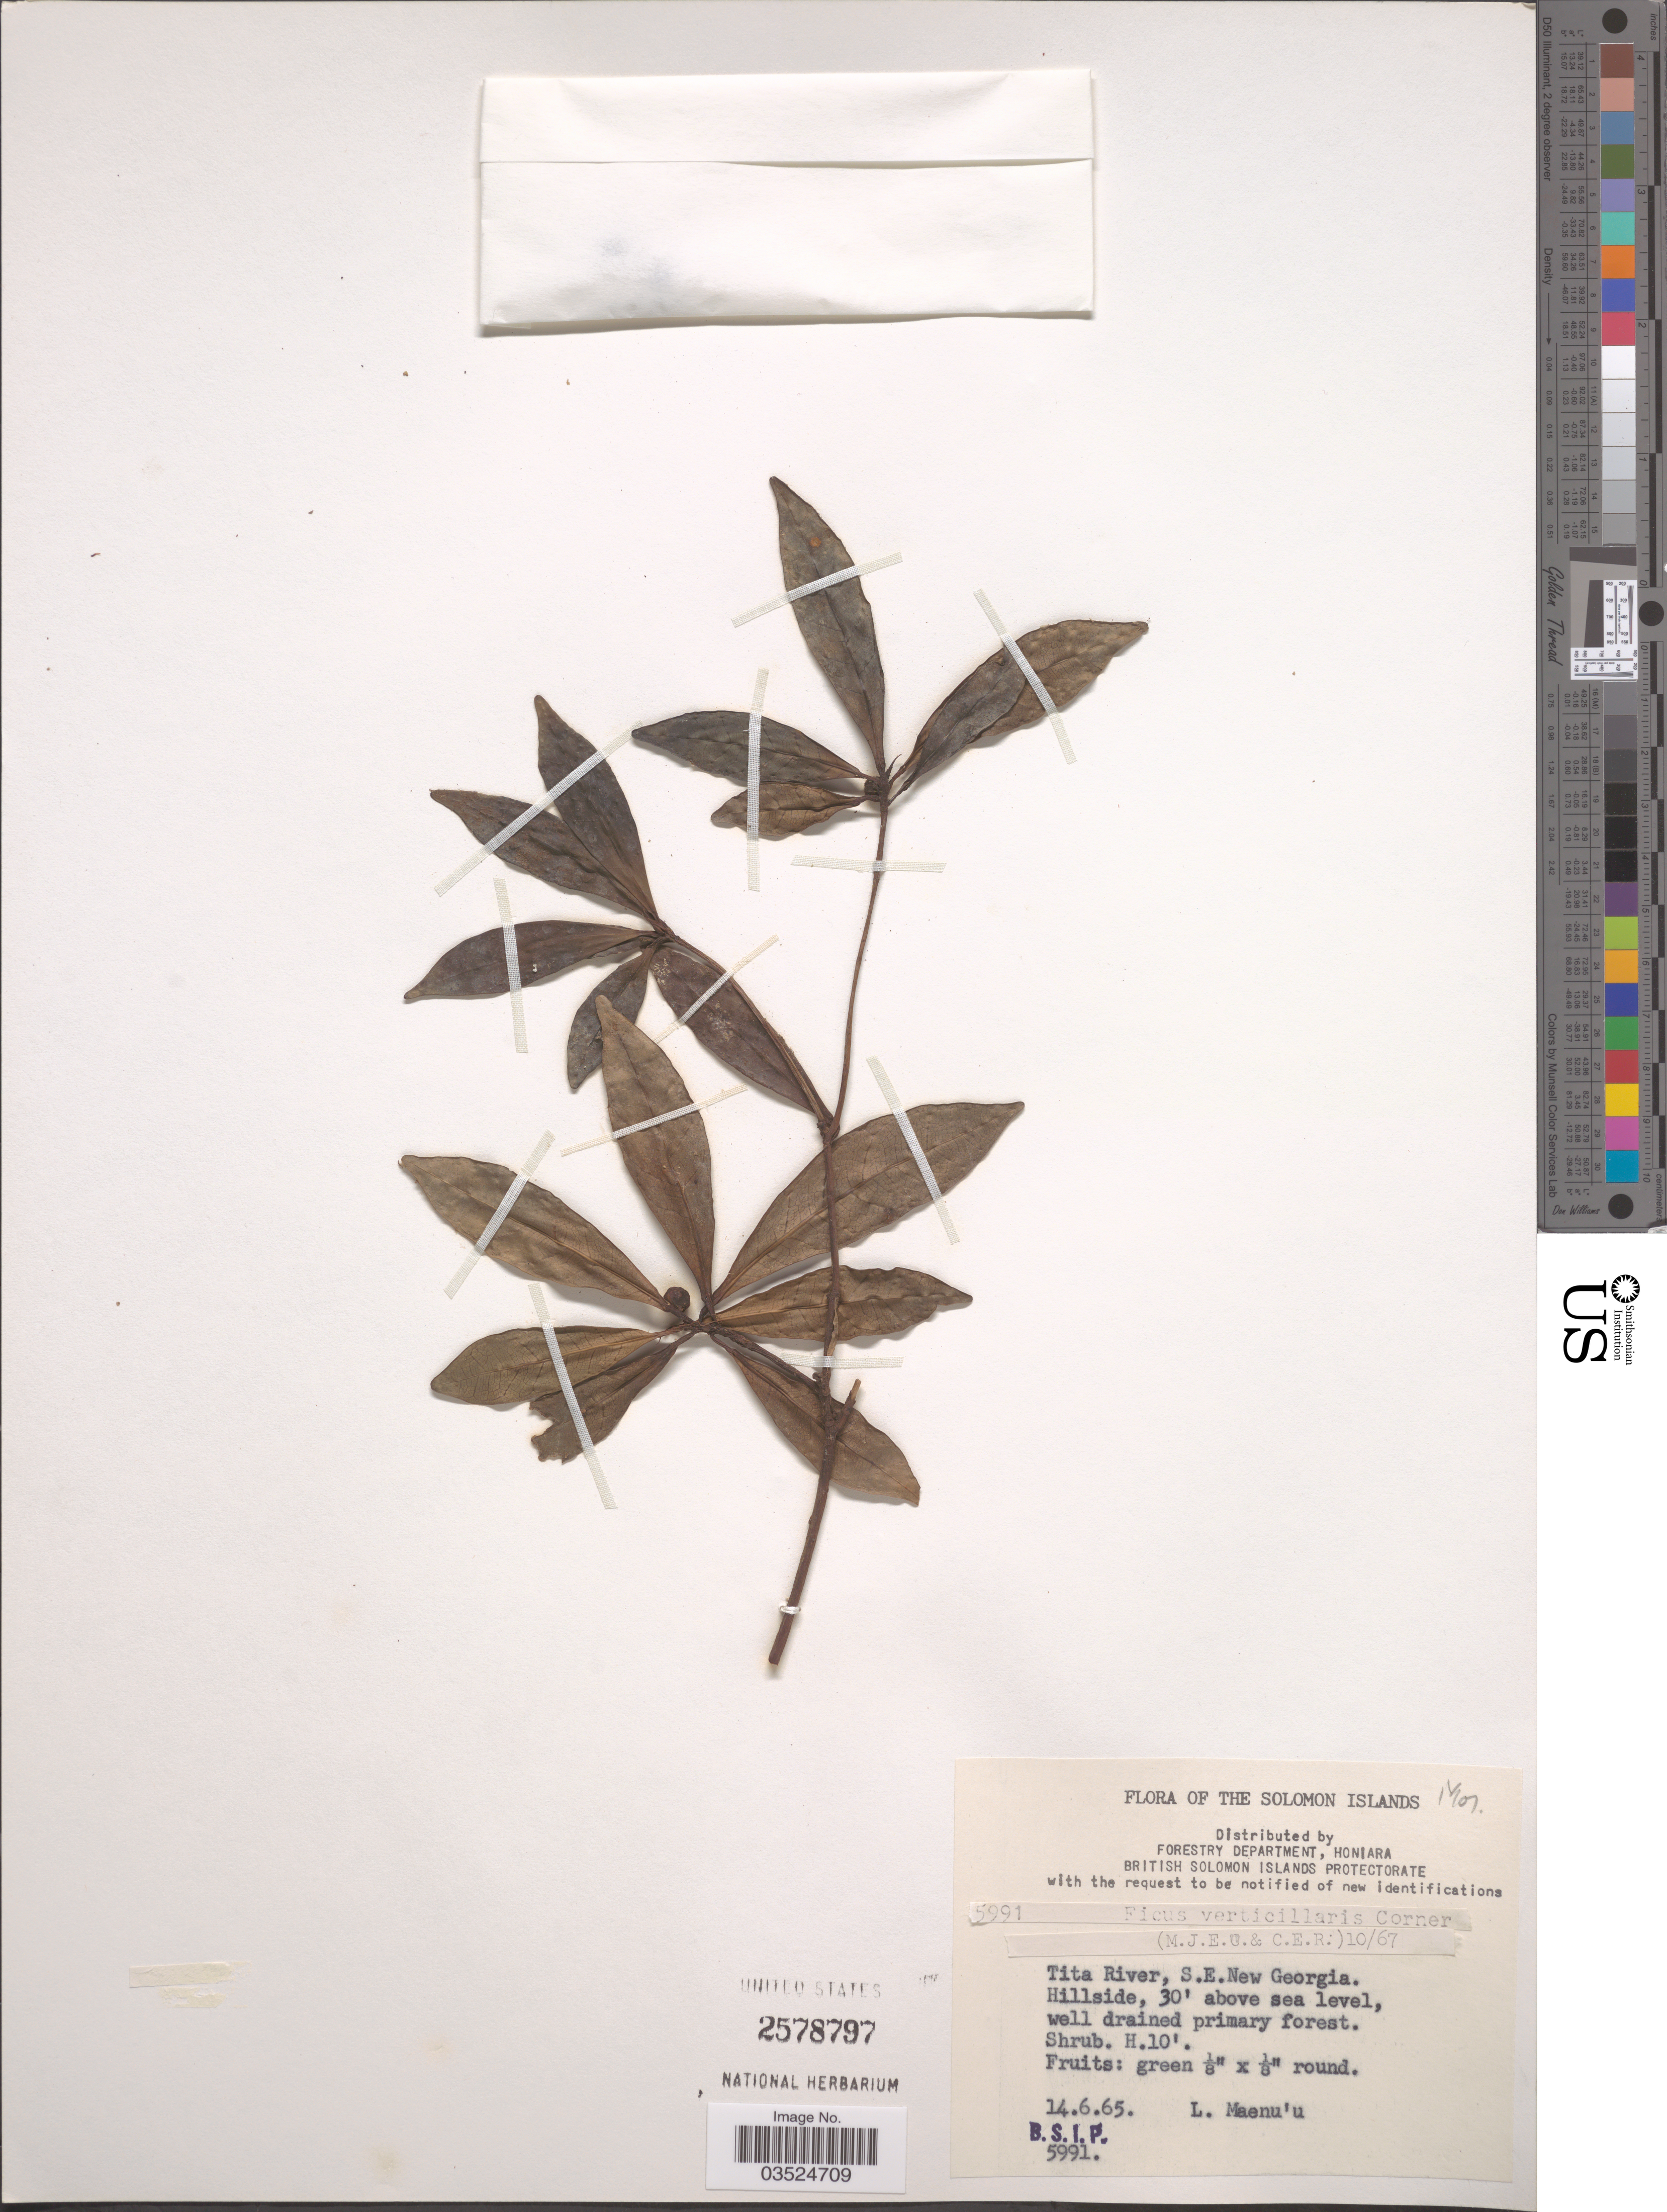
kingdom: Plantae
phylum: Tracheophyta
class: Magnoliopsida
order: Rosales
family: Moraceae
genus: Ficus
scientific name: Ficus verticillaris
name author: Corner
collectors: L. Maenu'u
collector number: BSIP5991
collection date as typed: Transcribed d/m/y: 14/6/65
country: Solomon Islands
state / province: Solomon Islands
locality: The Solomon Islands. Tita River, S. E. New Georgia. Hillside.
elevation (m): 9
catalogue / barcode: US 2578797